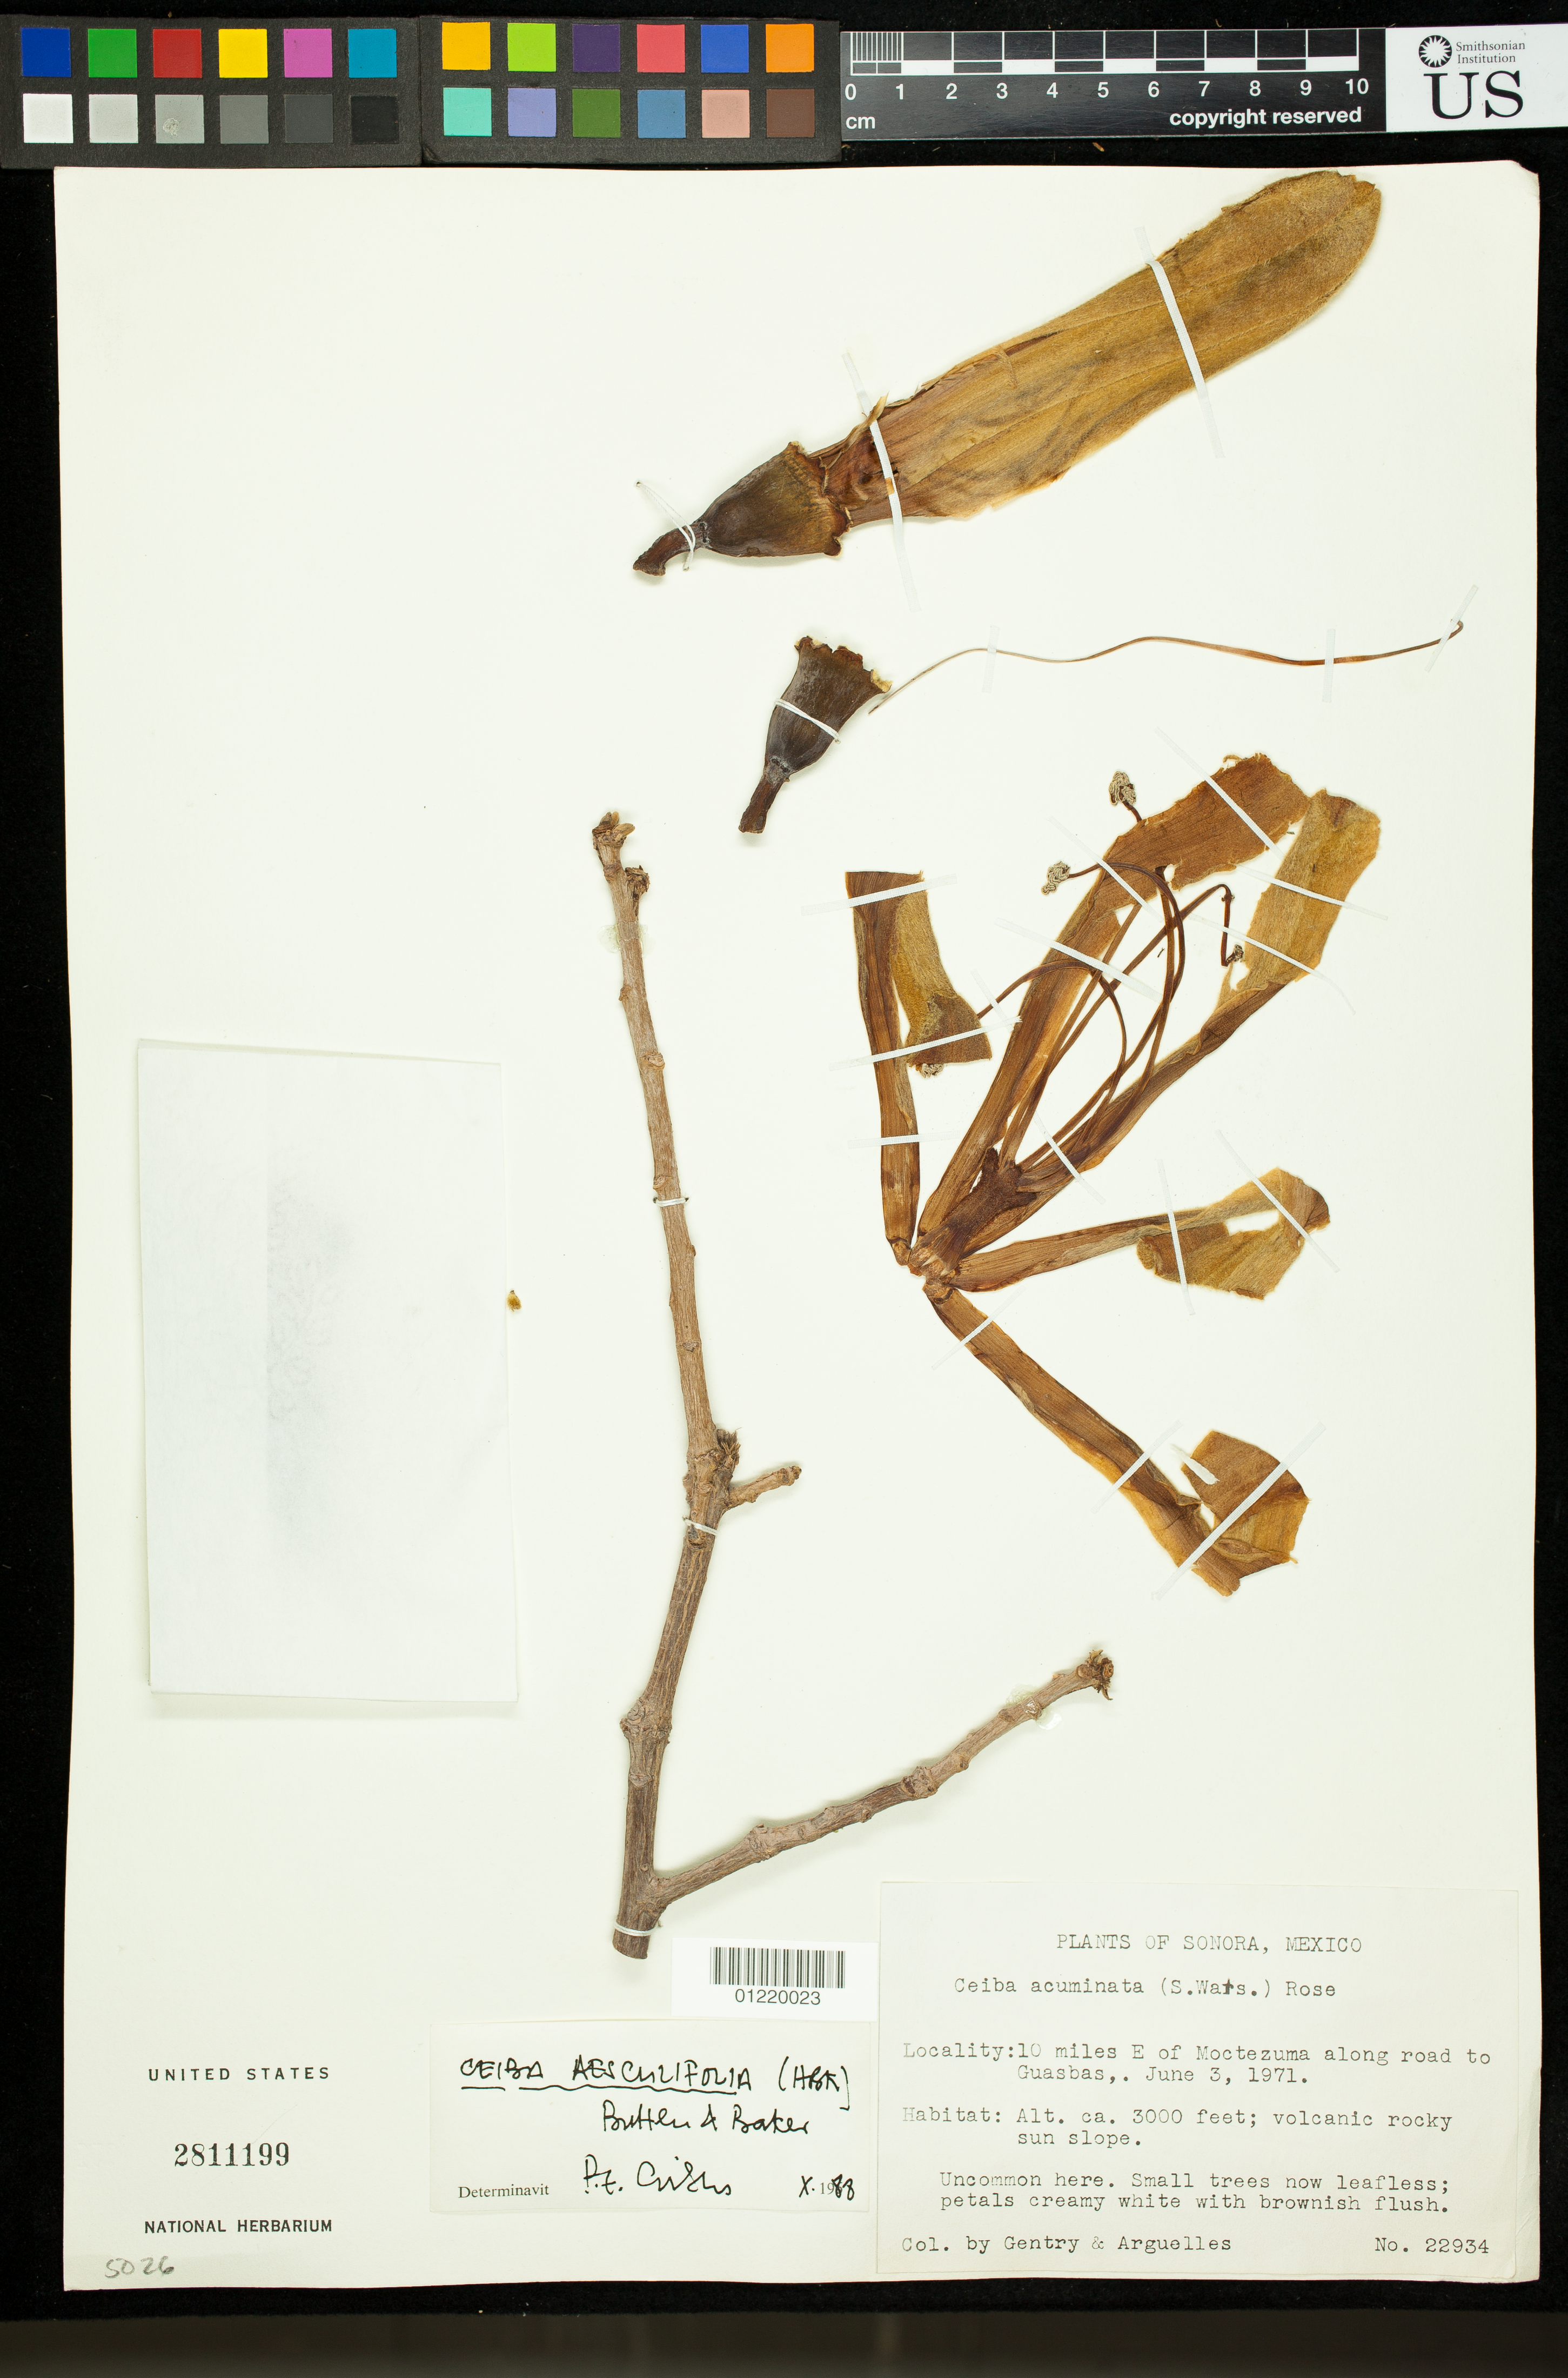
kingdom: Plantae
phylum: Tracheophyta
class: Magnoliopsida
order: Malvales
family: Malvaceae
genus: Ceiba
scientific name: Ceiba aesculifolia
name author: (Kunth) Britten & Baker f.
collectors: Gentry, -- & Arguelles, --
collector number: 22934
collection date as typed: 6/3/1971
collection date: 1971-06-03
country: Mexico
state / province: Sonora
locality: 10 miles E of Moctezuma along road to Guasbas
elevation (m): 914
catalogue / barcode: US 2811199